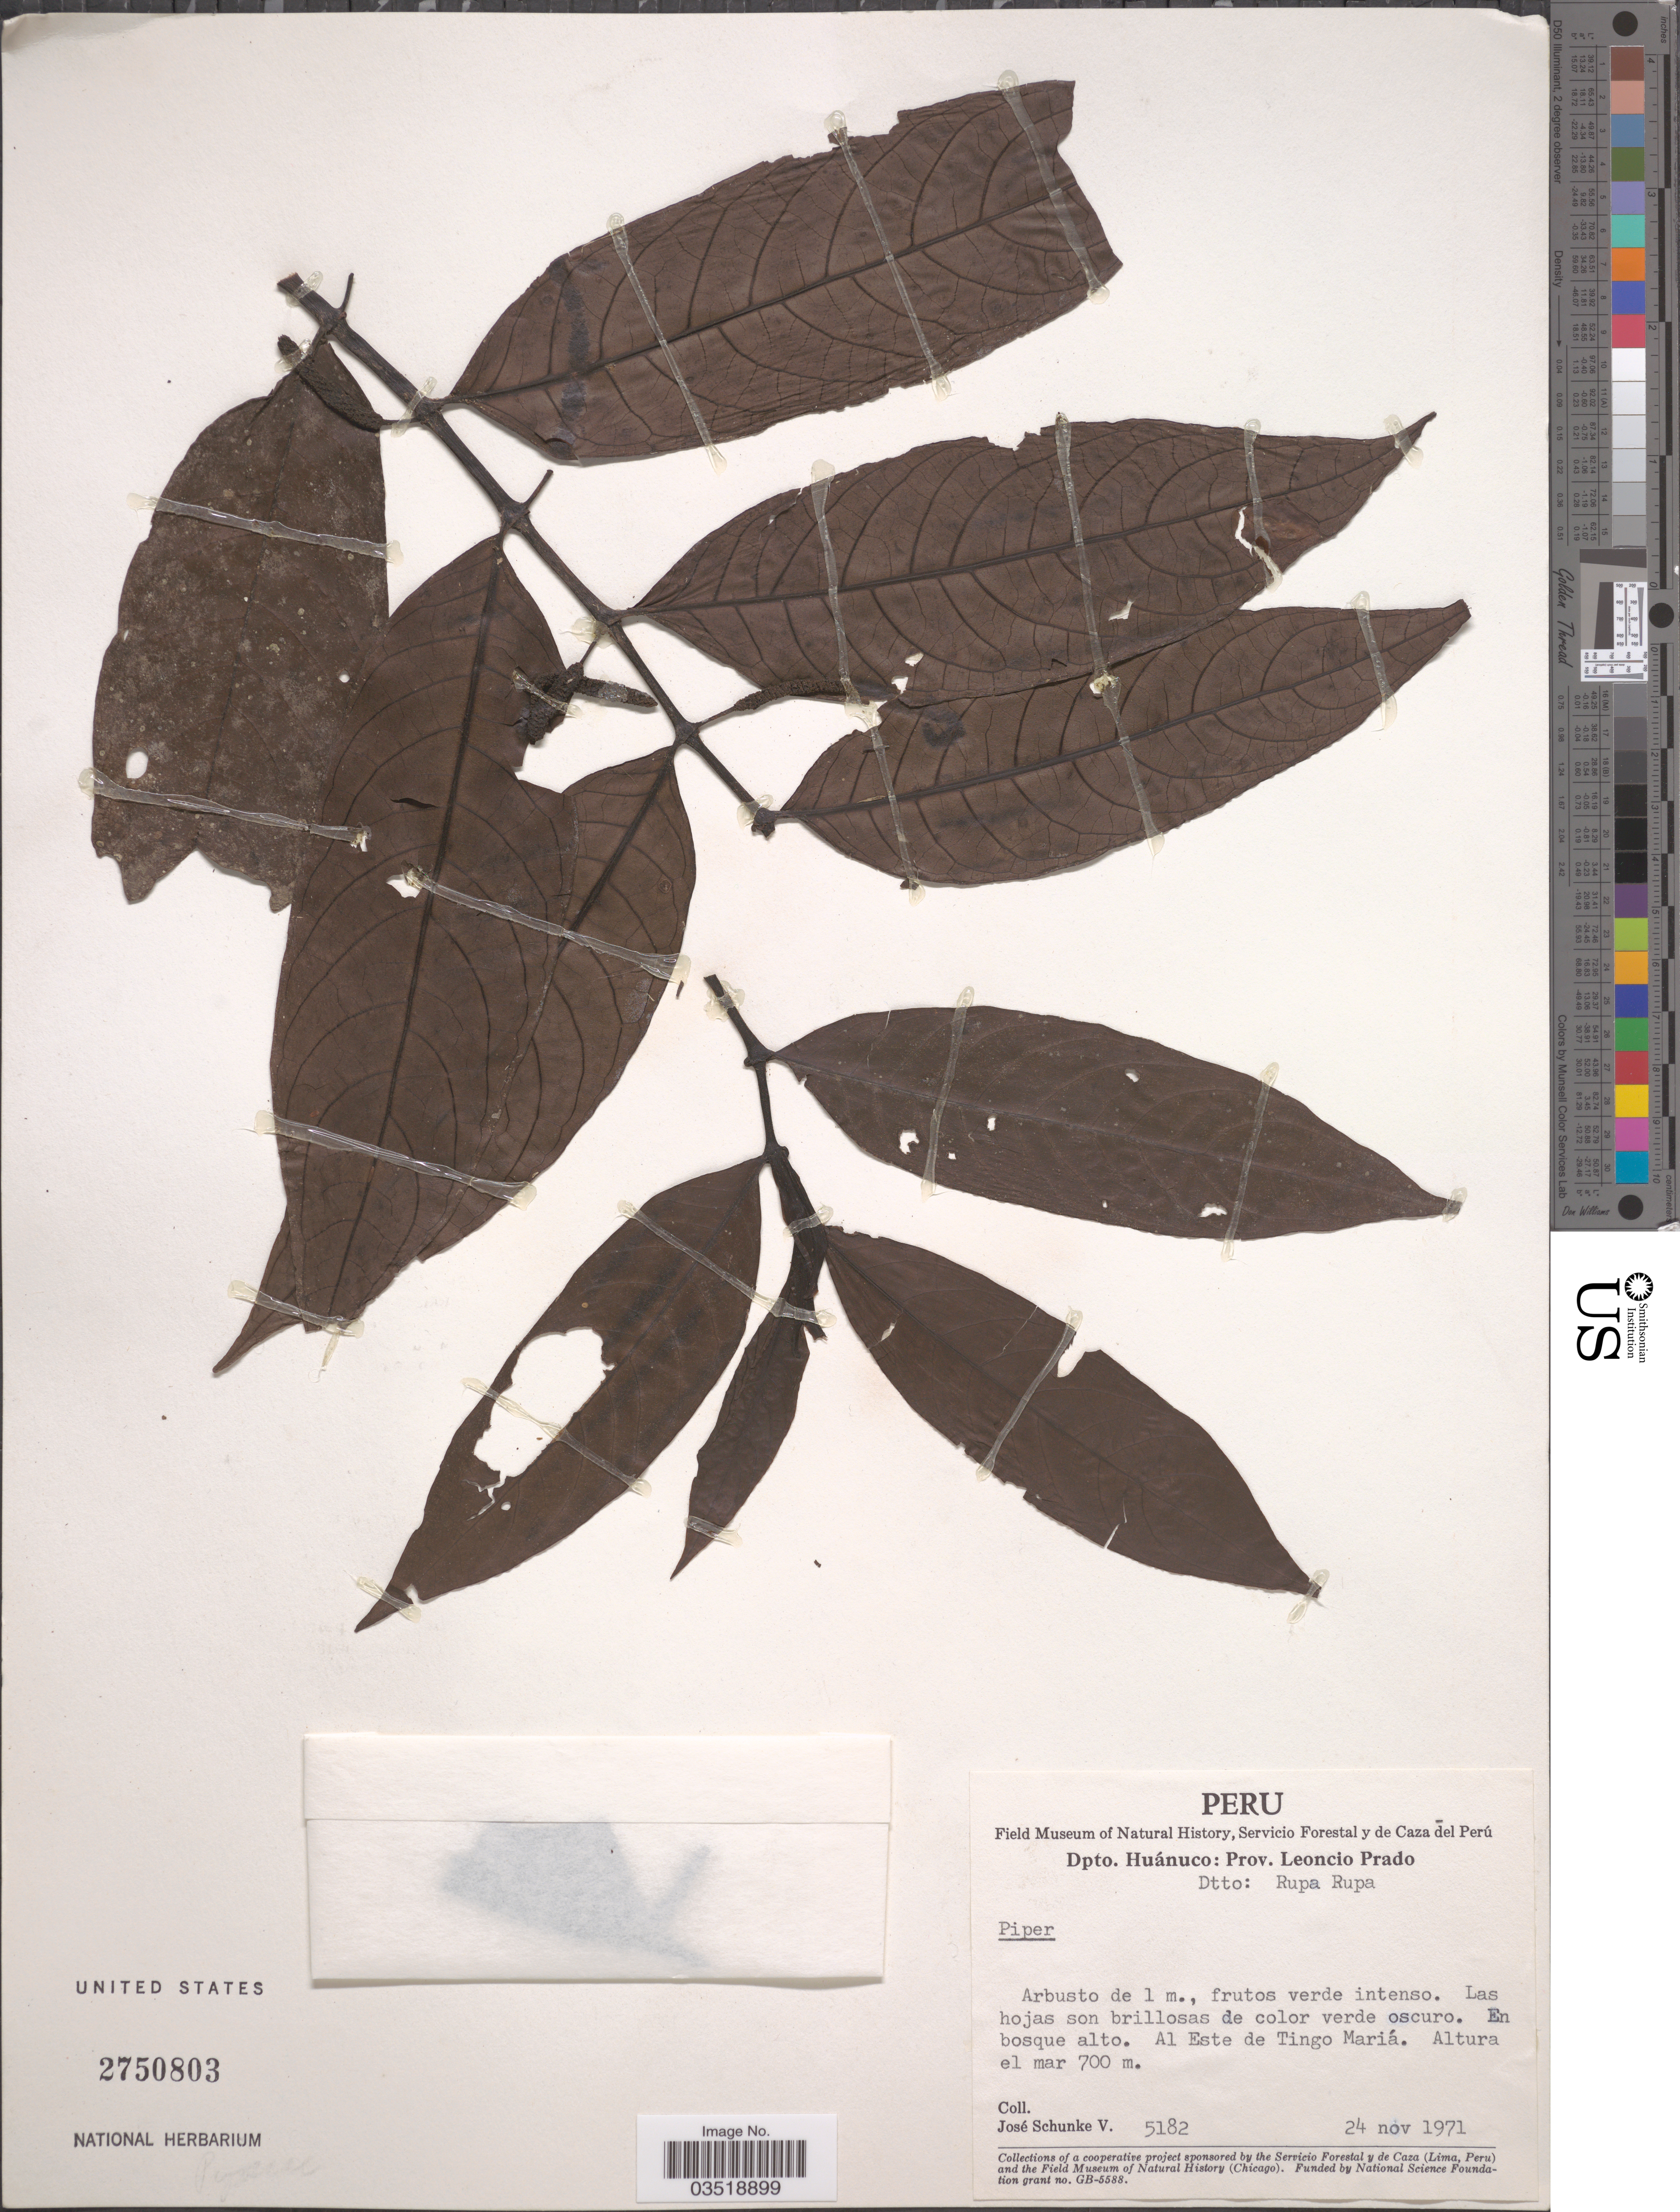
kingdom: Plantae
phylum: Tracheophyta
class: Magnoliopsida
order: Piperales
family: Piperaceae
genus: Piper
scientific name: Piper sp.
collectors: J. Schunke Vigo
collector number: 5182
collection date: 1971-11-24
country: Peru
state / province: Loreto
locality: Dpto. Huánuco: Prov. Leoncio Prado. Dtto: Rupa Rupa. En bosque alto. Al Este de Tingo María.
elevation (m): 700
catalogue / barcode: US 2750803